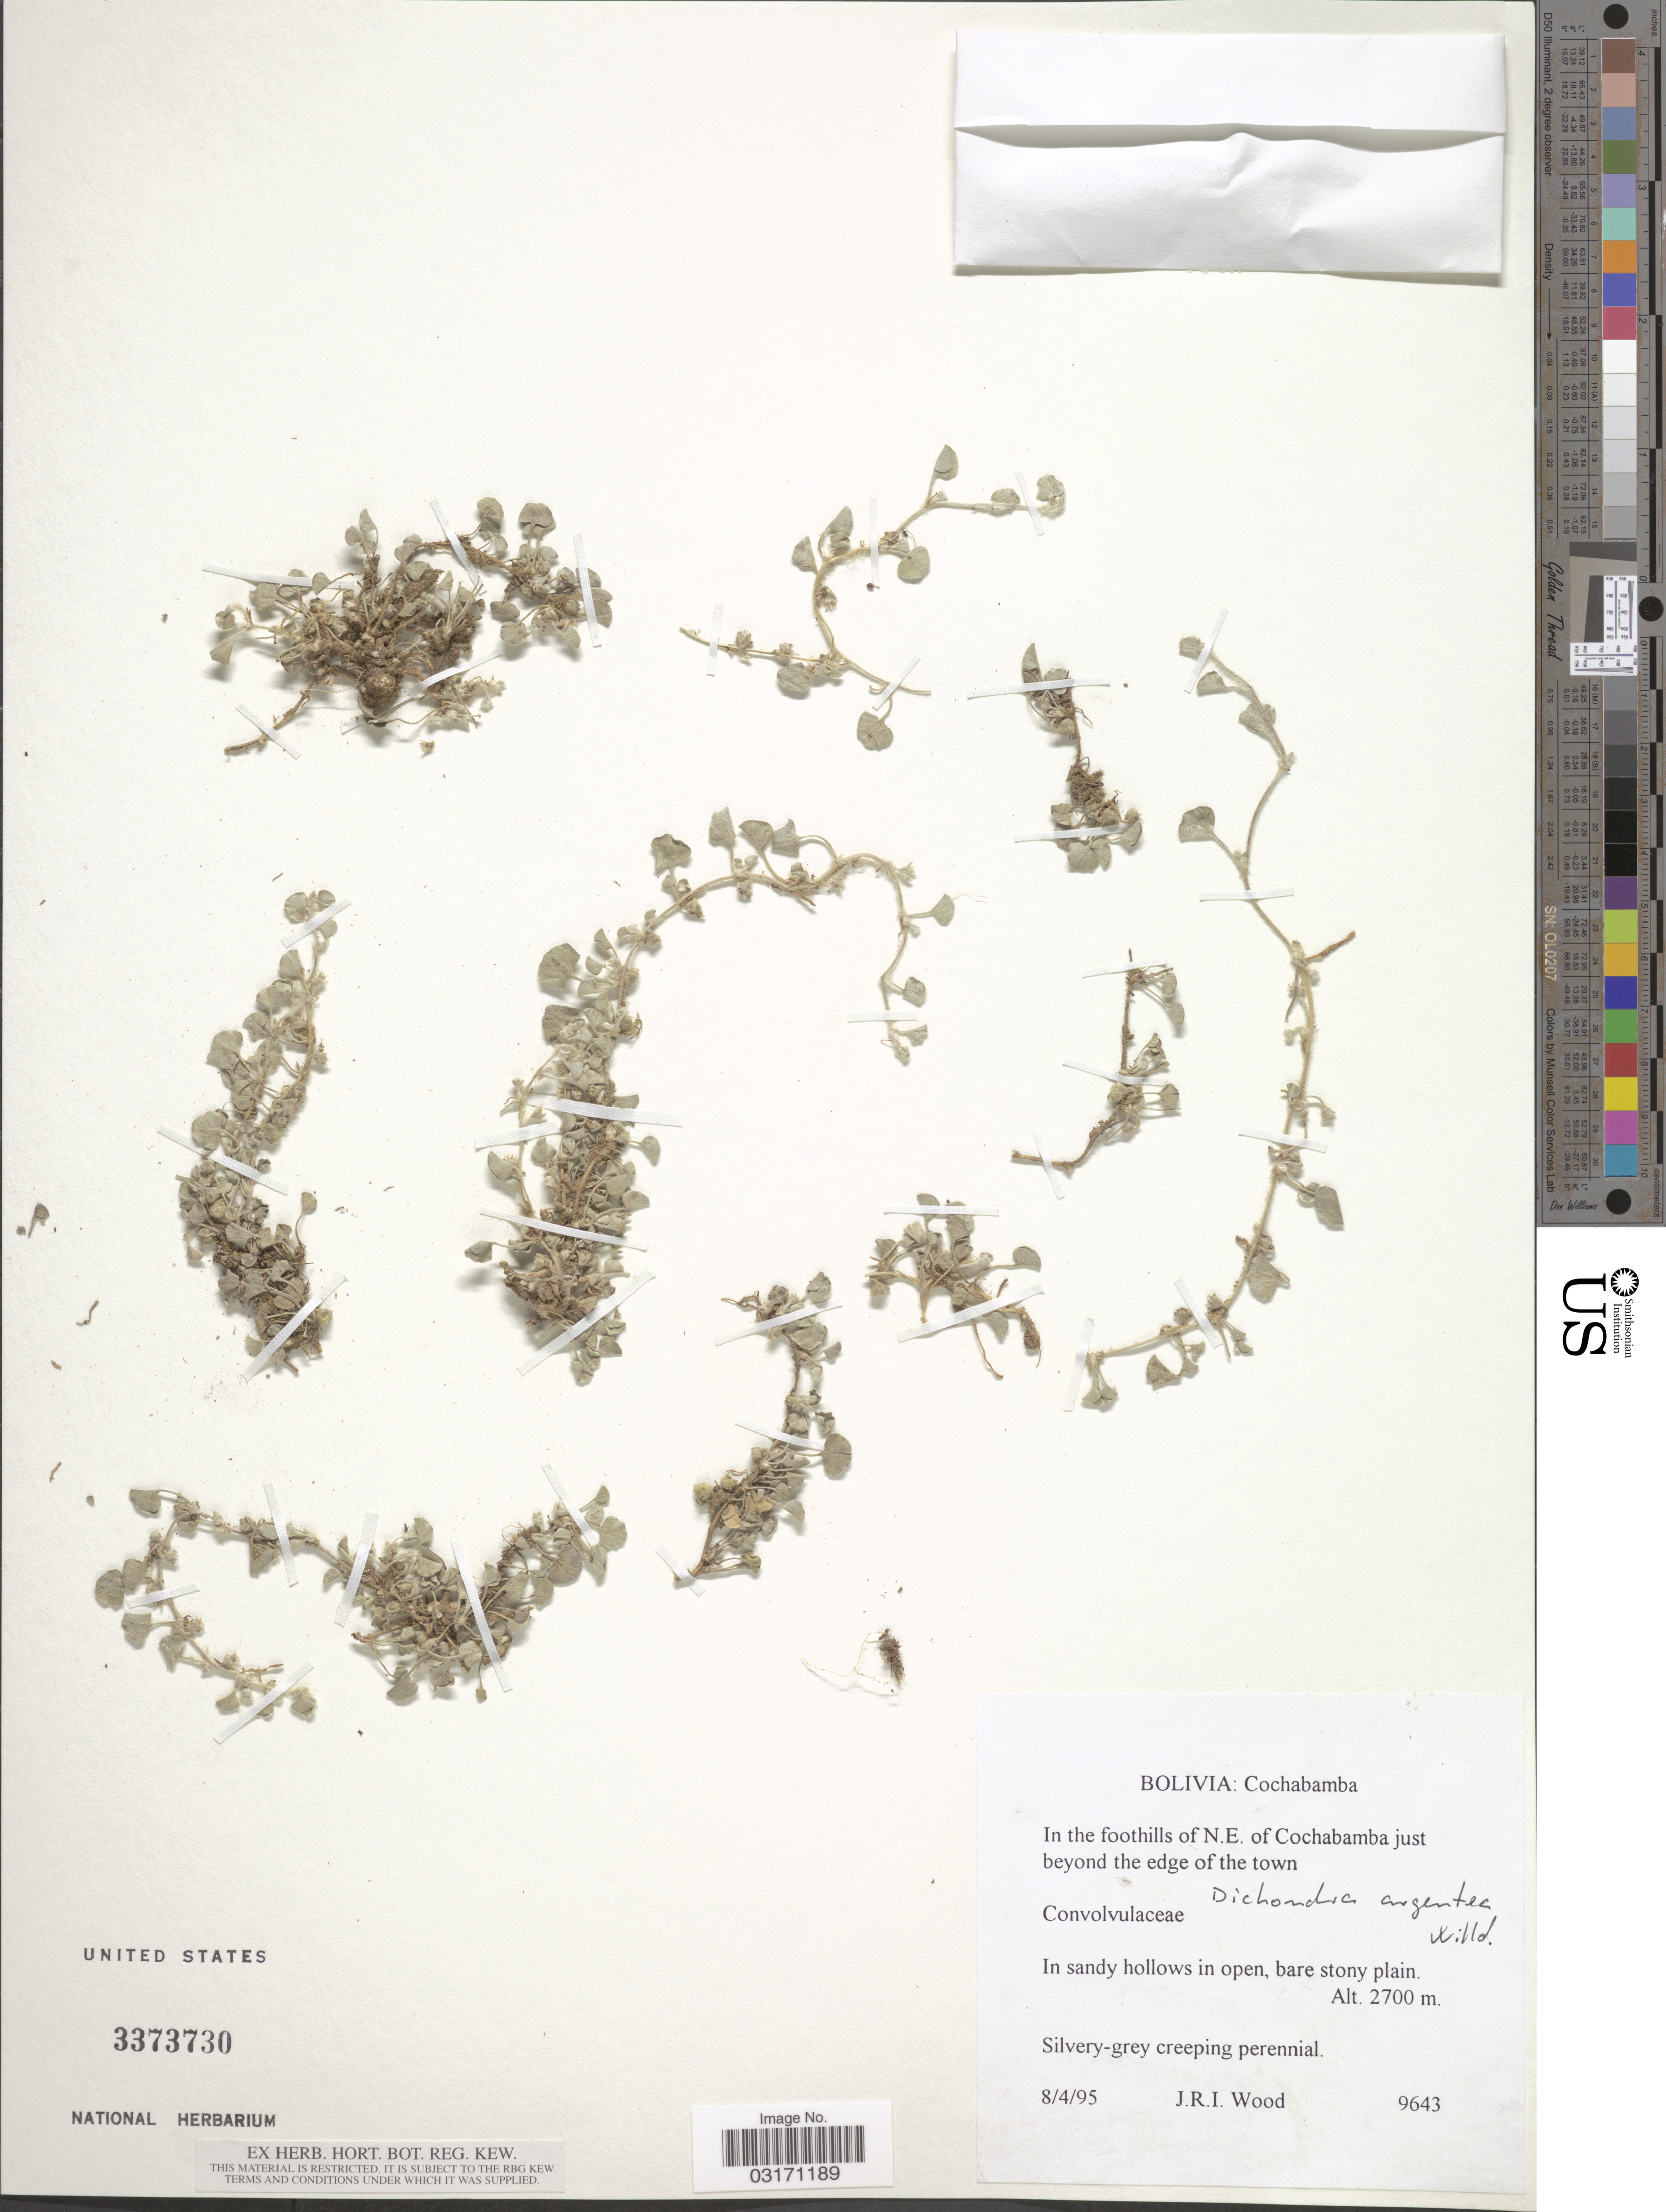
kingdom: Plantae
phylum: Tracheophyta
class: Magnoliopsida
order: Solanales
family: Convolvulaceae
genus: Dichondra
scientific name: Dichondra argentea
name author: Humb. & Bonpl. ex Willd.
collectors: J. R. I. Wood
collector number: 9643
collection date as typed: Transcribed d/m/y: 8/4/95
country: Bolivia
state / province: Cochabamba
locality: In the foothills of N.E. of Cochabamba just beyond the edge of the town.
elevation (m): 2700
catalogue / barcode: US 3373730